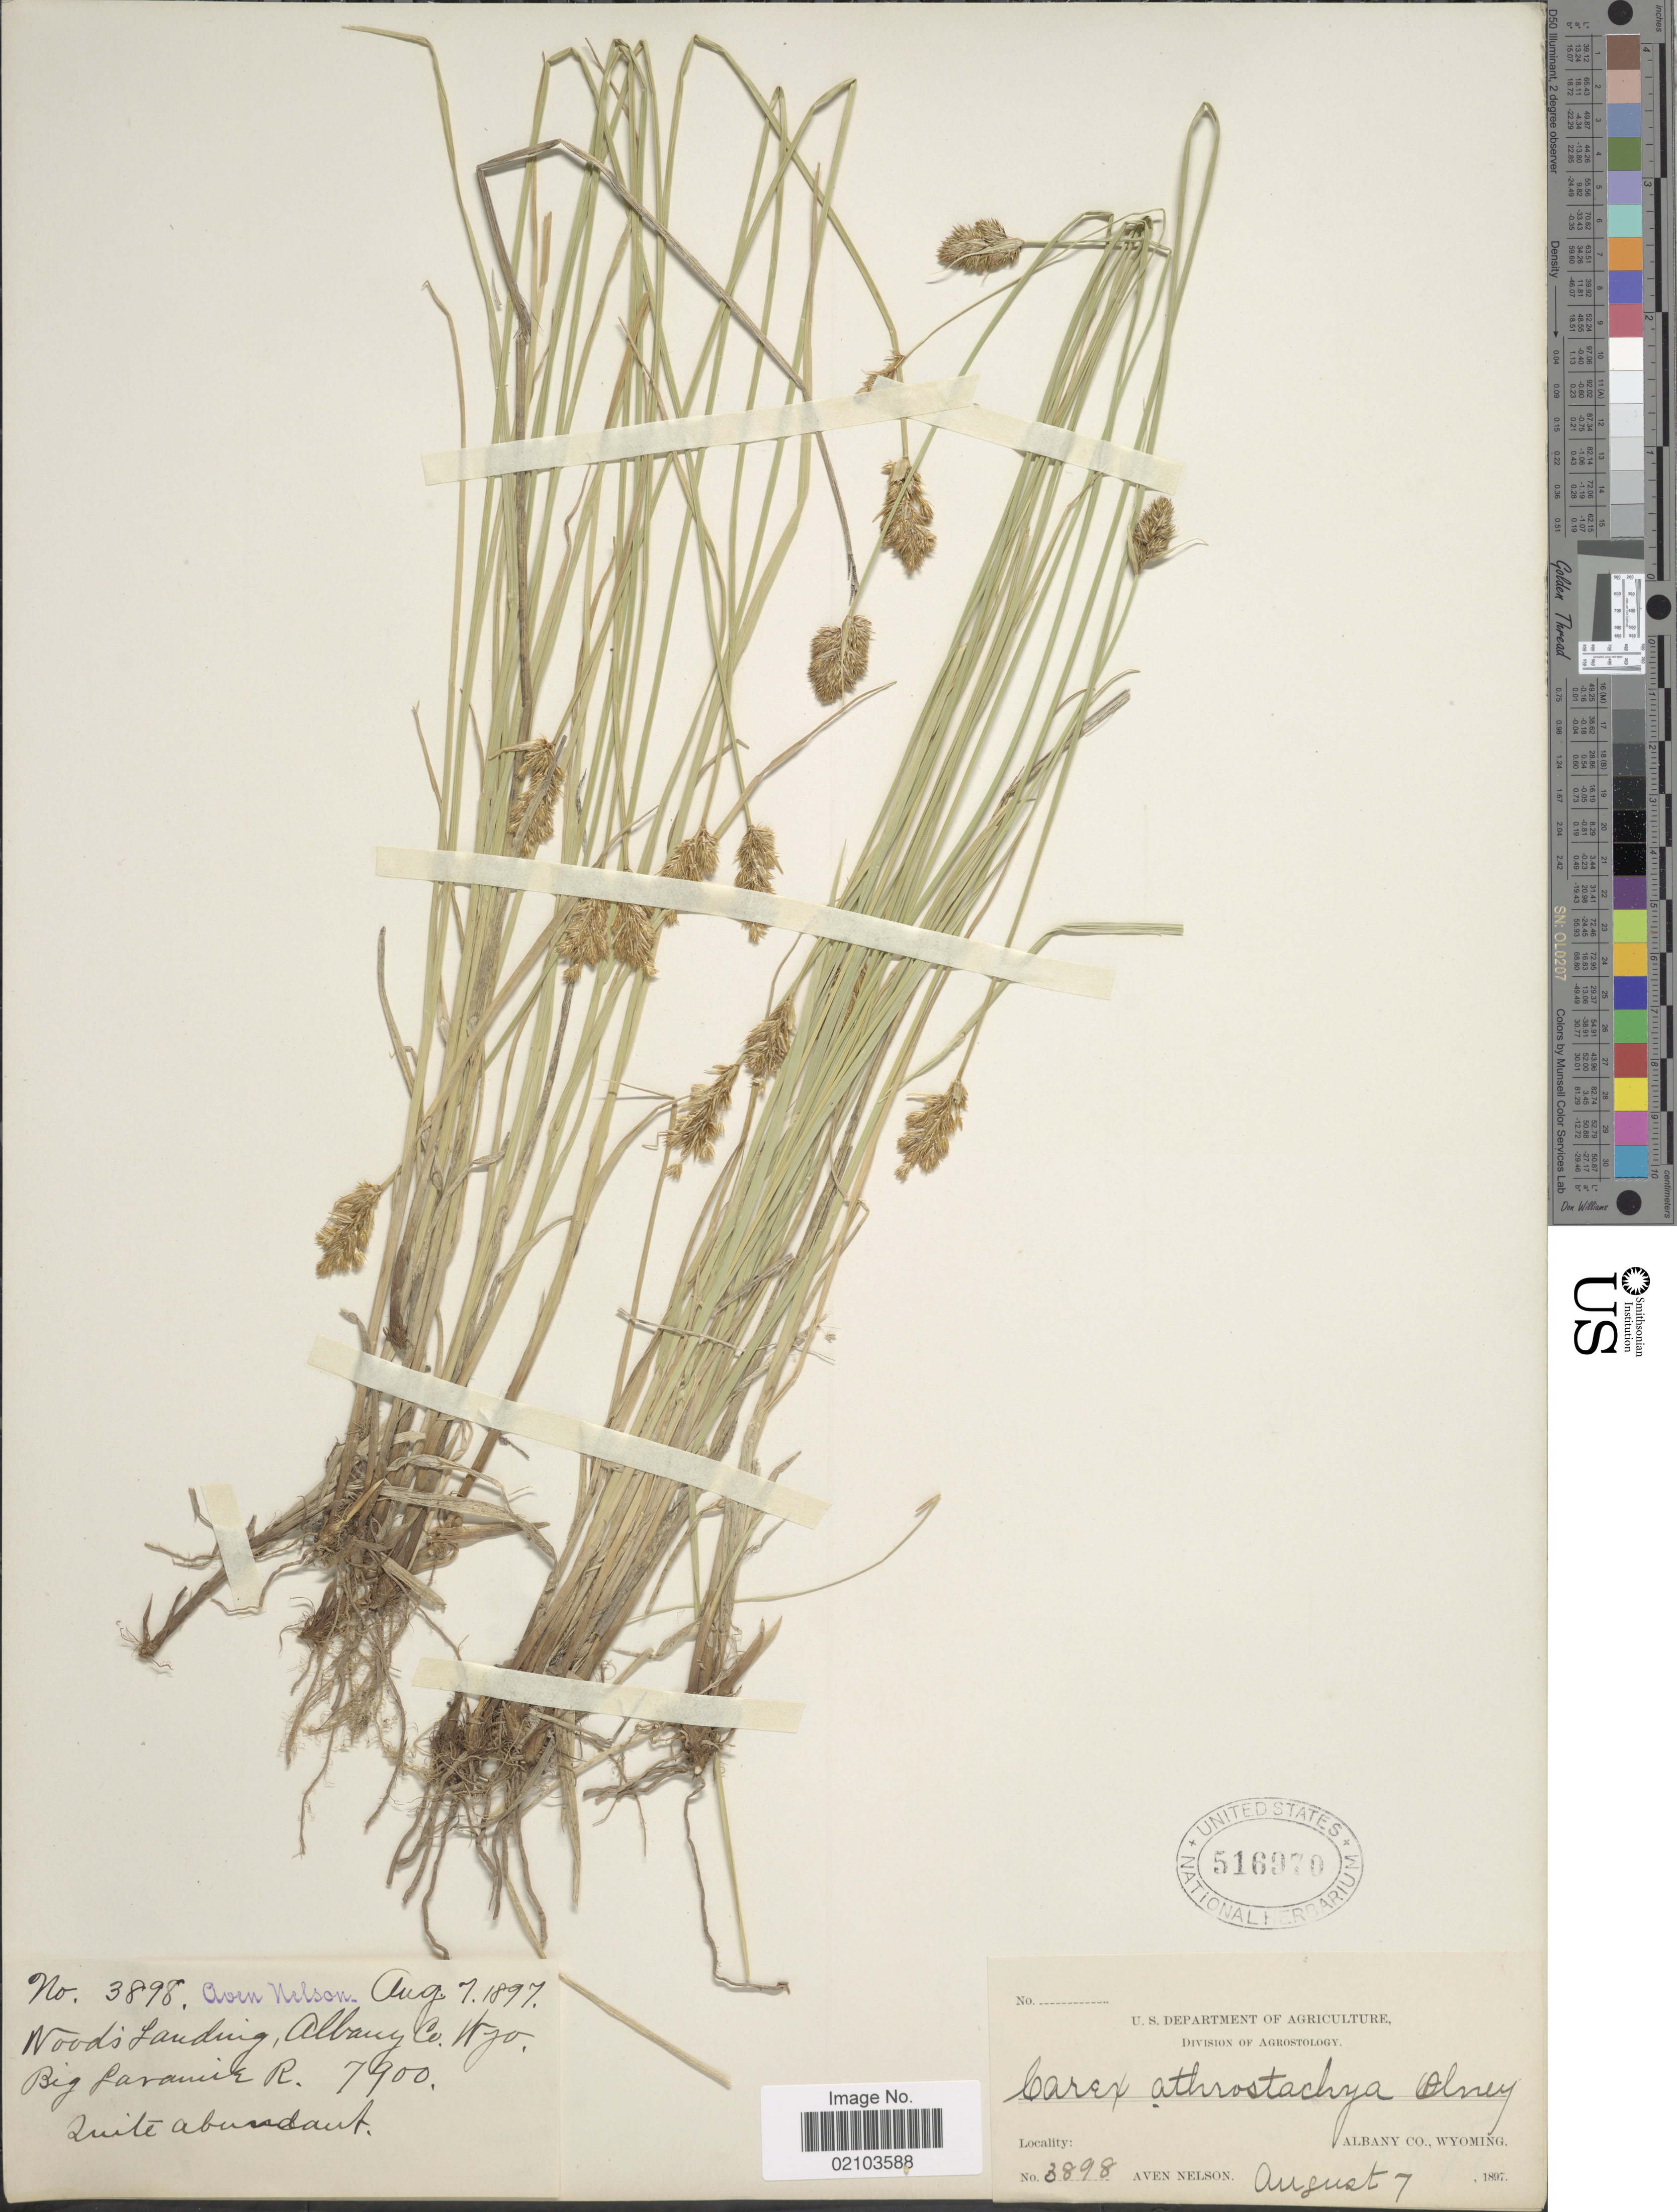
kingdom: Plantae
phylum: Tracheophyta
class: Liliopsida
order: Poales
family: Cyperaceae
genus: Carex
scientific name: Carex athrostachya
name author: Olney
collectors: A. Nelson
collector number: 3898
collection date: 1897-08-07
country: United States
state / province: Wyoming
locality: Albany Co. Wood's Landing, Big Laramie R.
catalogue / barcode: US 516970